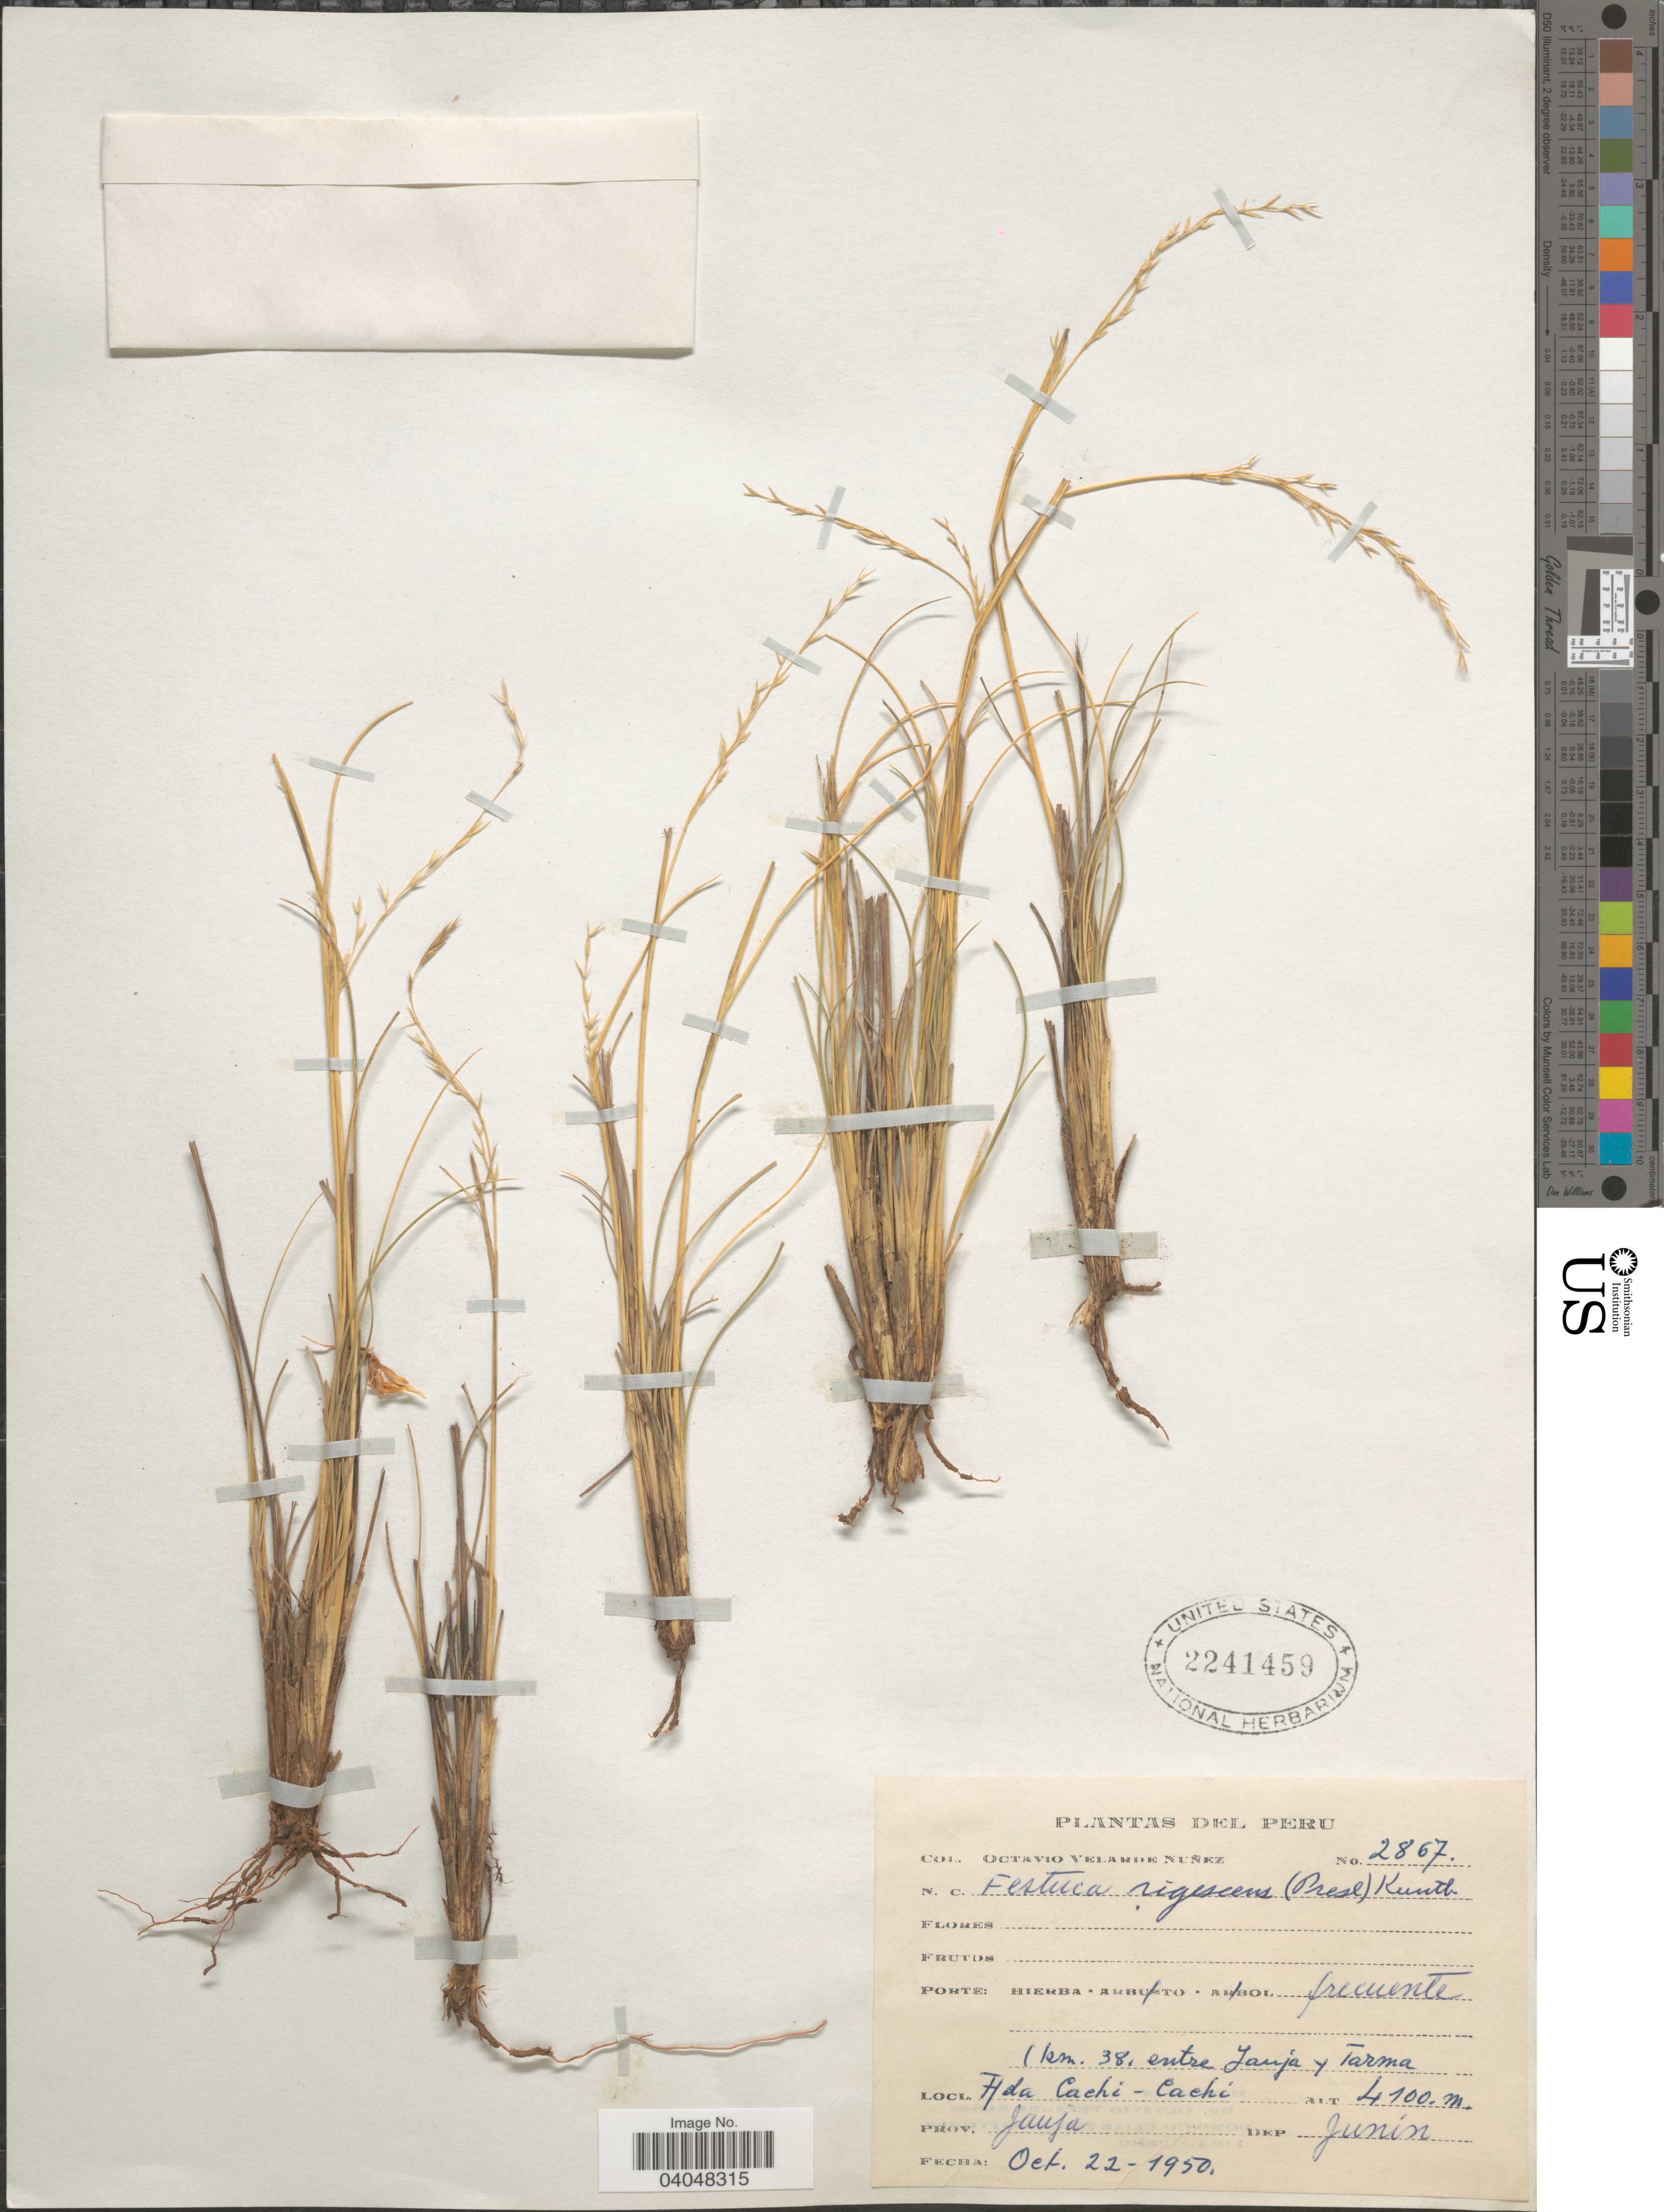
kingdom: Plantae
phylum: Tracheophyta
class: Liliopsida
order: Poales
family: Poaceae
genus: Festuca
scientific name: Festuca rigescens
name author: (J. Presl) Kunth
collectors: O. Velarde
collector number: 2867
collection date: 1950-10-22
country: Peru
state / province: Junín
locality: (km. 38, entre Jauja y Tarma. Hda Cachi - Cachi. Prov. Jauja. Dep. Junín.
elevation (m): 4100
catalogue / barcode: US 2241459